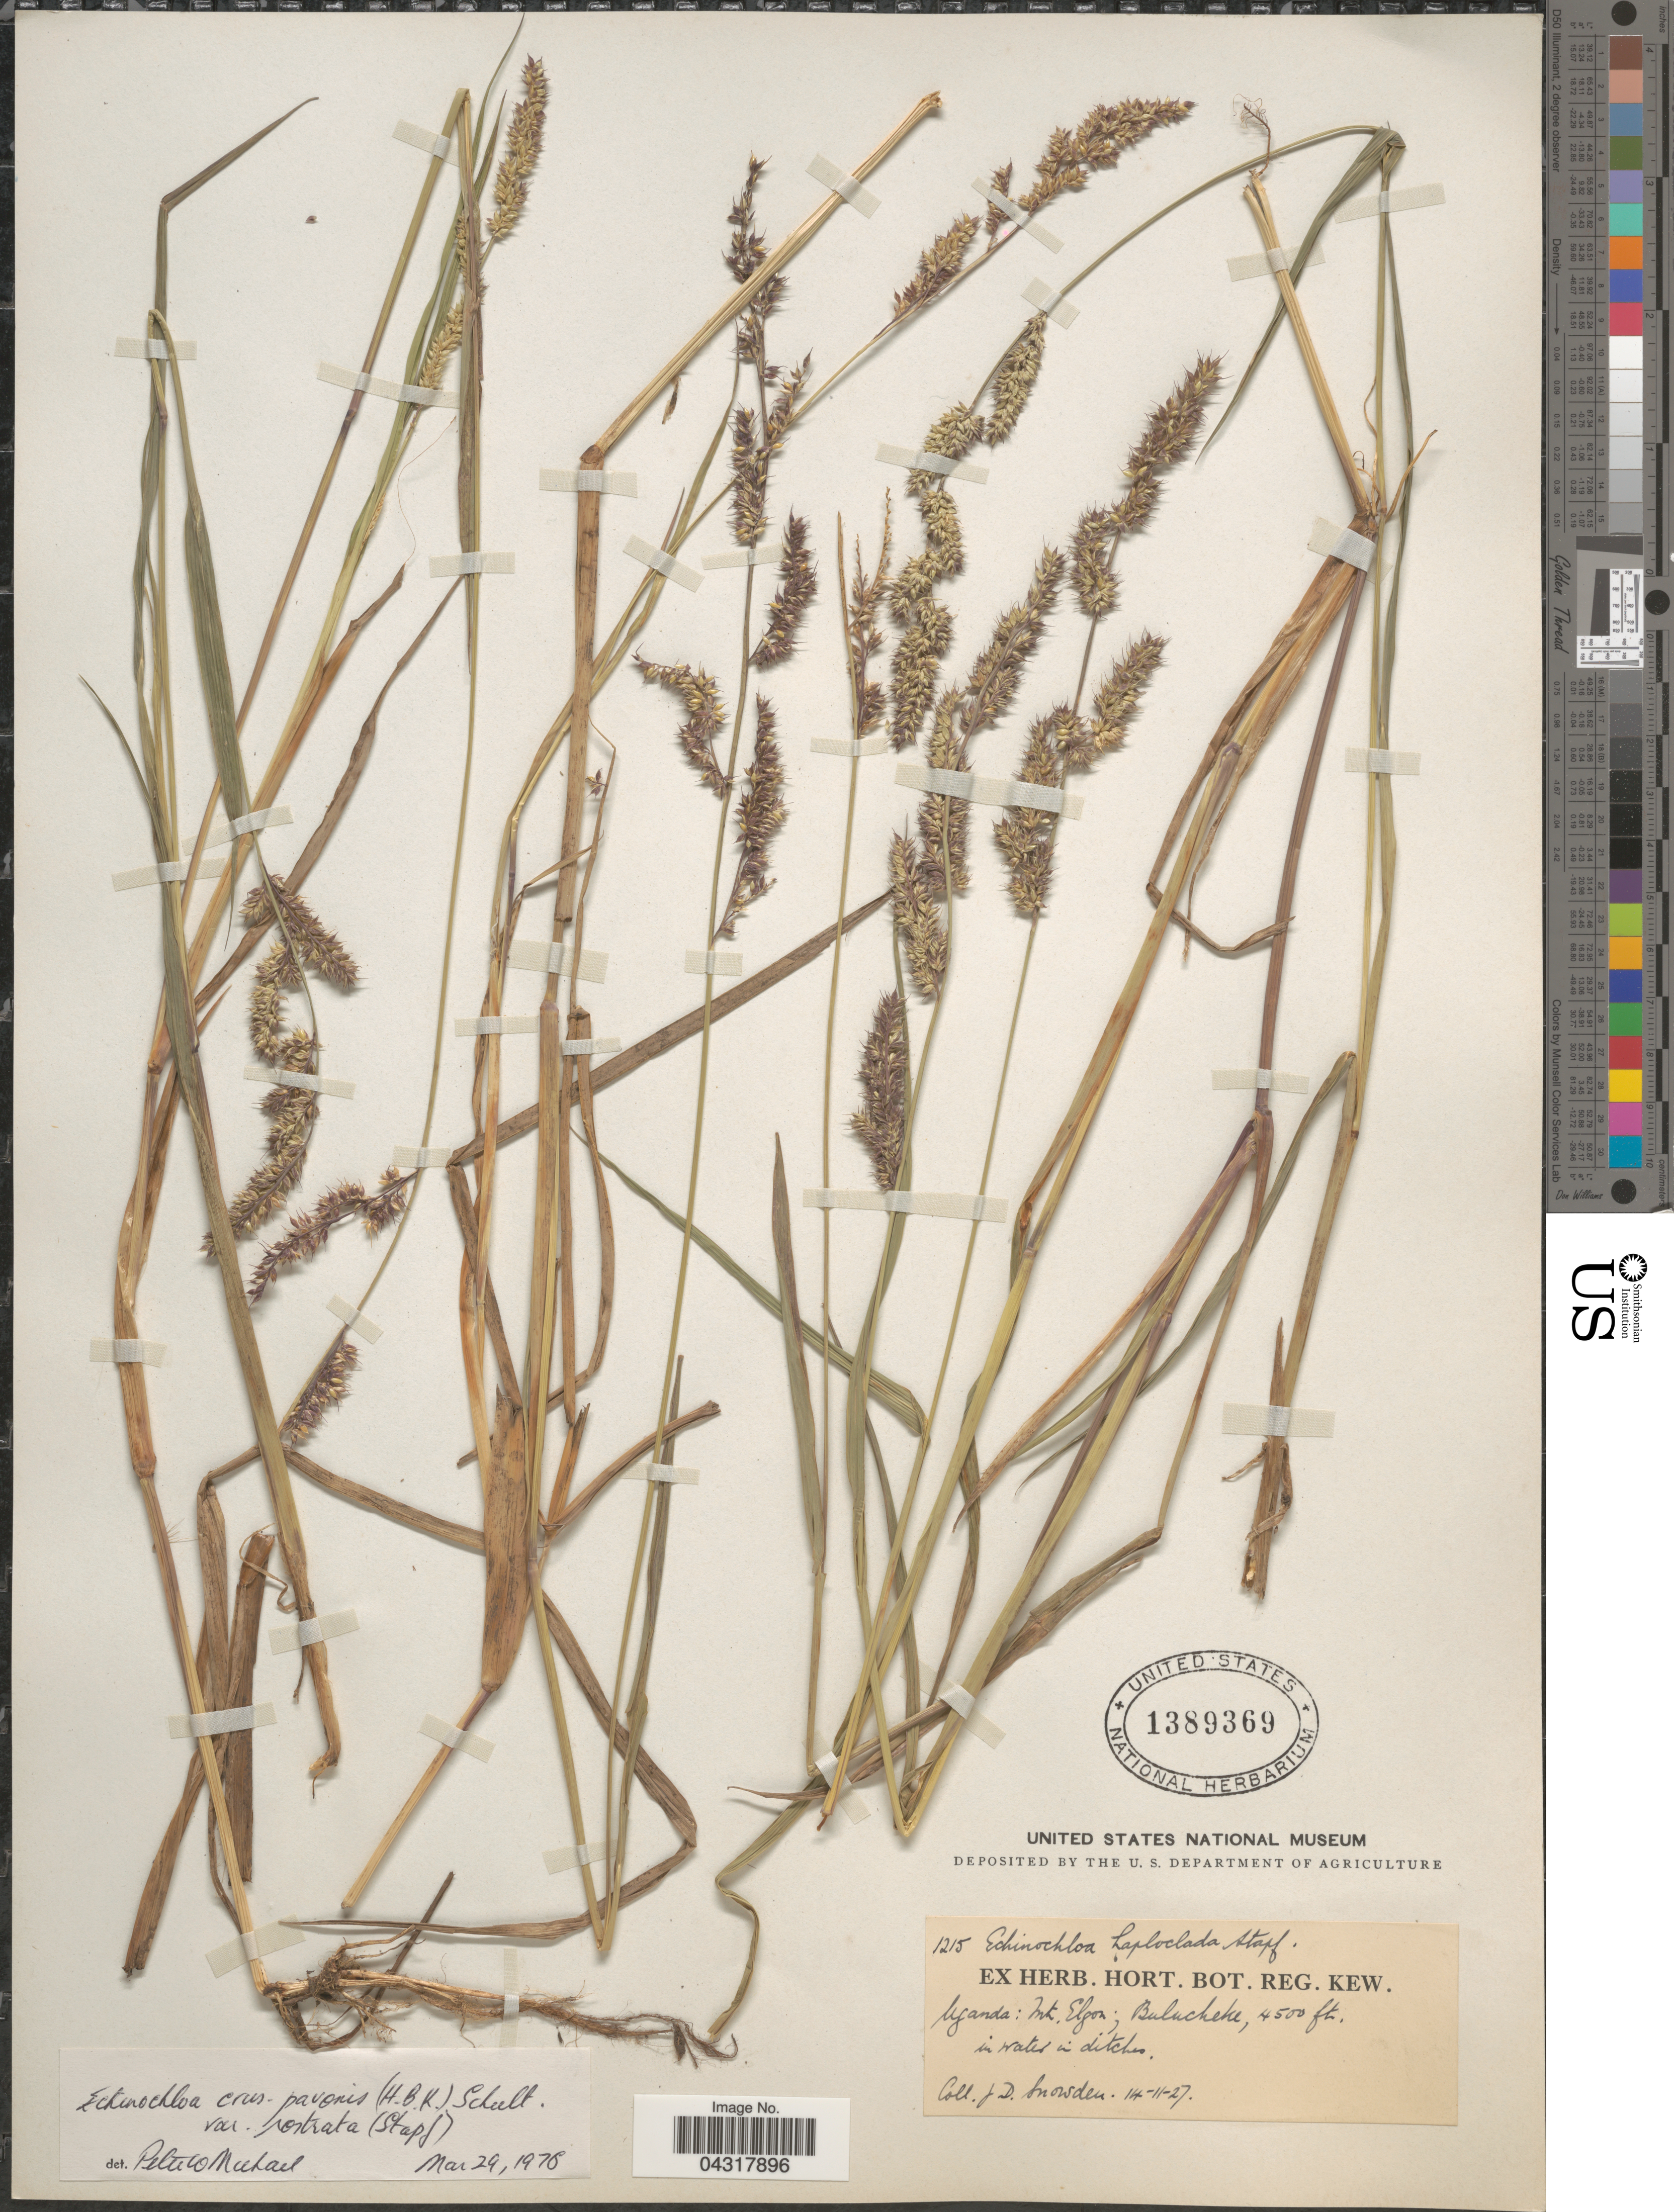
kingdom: Plantae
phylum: Tracheophyta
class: Liliopsida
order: Poales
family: Poaceae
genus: Echinochloa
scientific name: Echinochloa crus-pavonis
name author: (Kunth) Schult.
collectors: J. Snowden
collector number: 1215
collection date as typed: Transcribed d/m/y: 14/11/27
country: Uganda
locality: Mt. Elgon; Bulucheke, in water in ditches.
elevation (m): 1372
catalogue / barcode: US 1389369